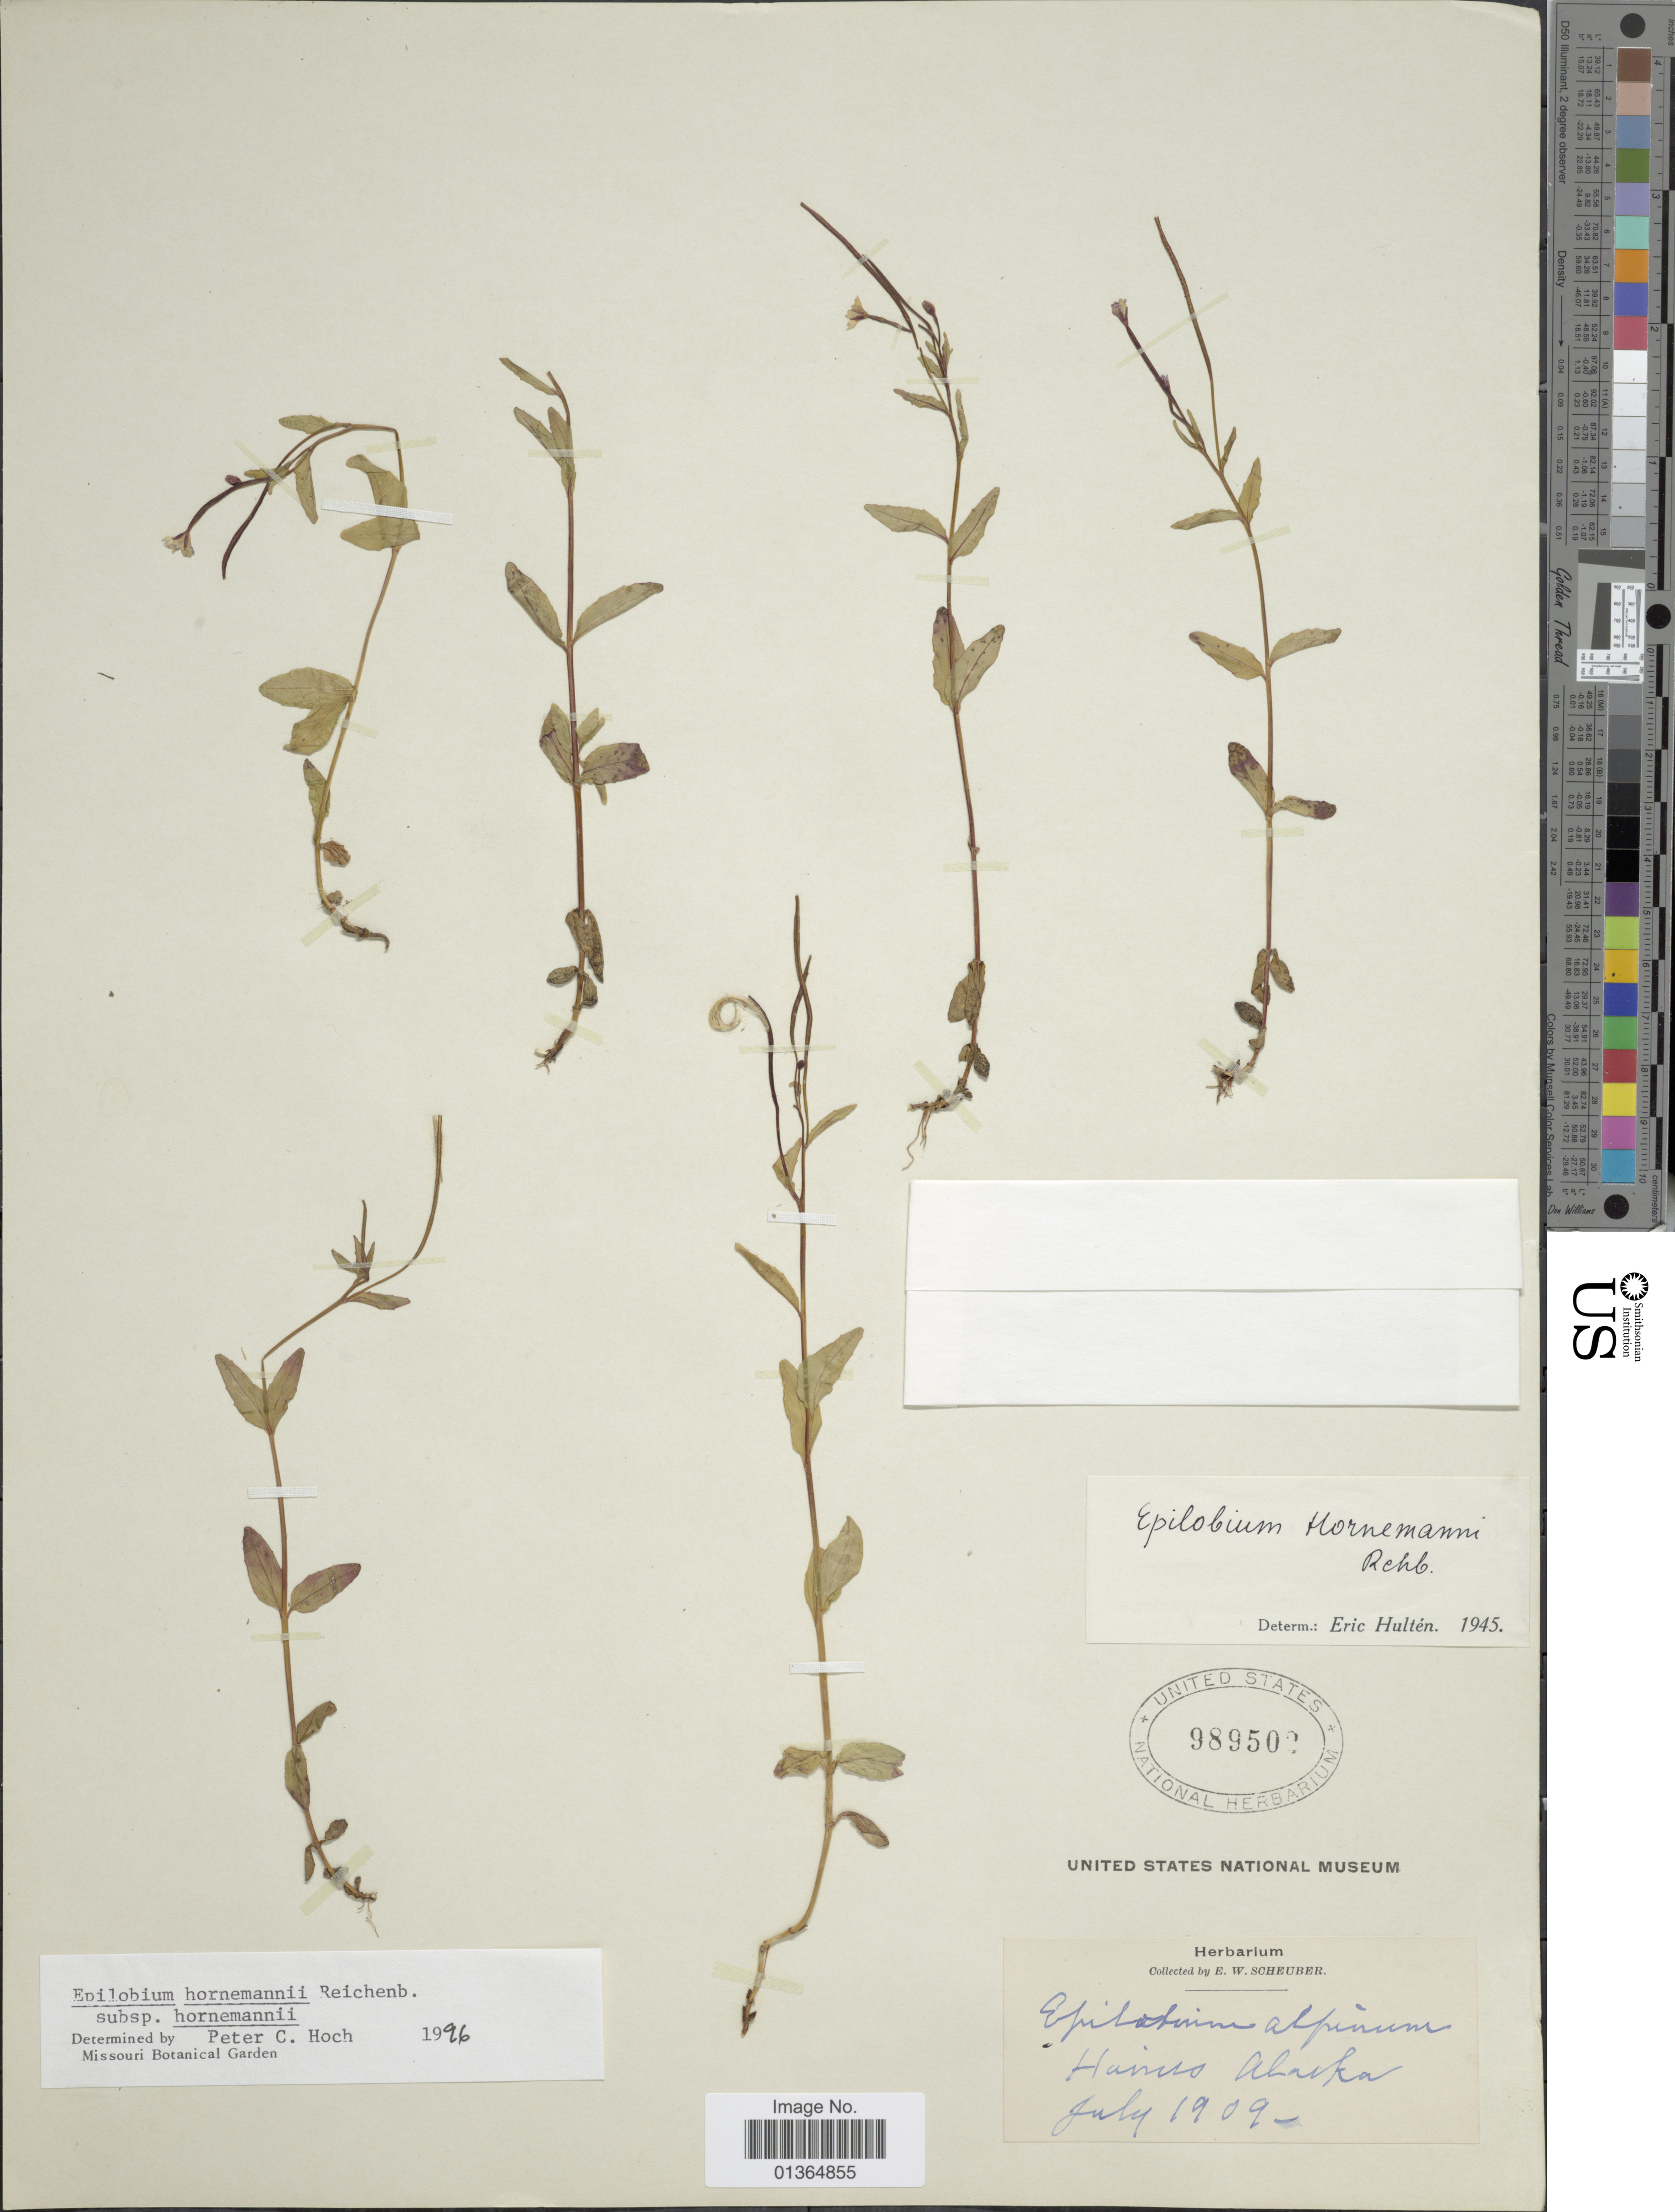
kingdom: Plantae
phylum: Tracheophyta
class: Magnoliopsida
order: Myrtales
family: Onagraceae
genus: Epilobium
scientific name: Epilobium hornemannii subsp. hornemannii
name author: Rchb.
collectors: E. Scheuber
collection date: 1909-07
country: United States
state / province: Alaska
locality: Haines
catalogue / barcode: US 989502